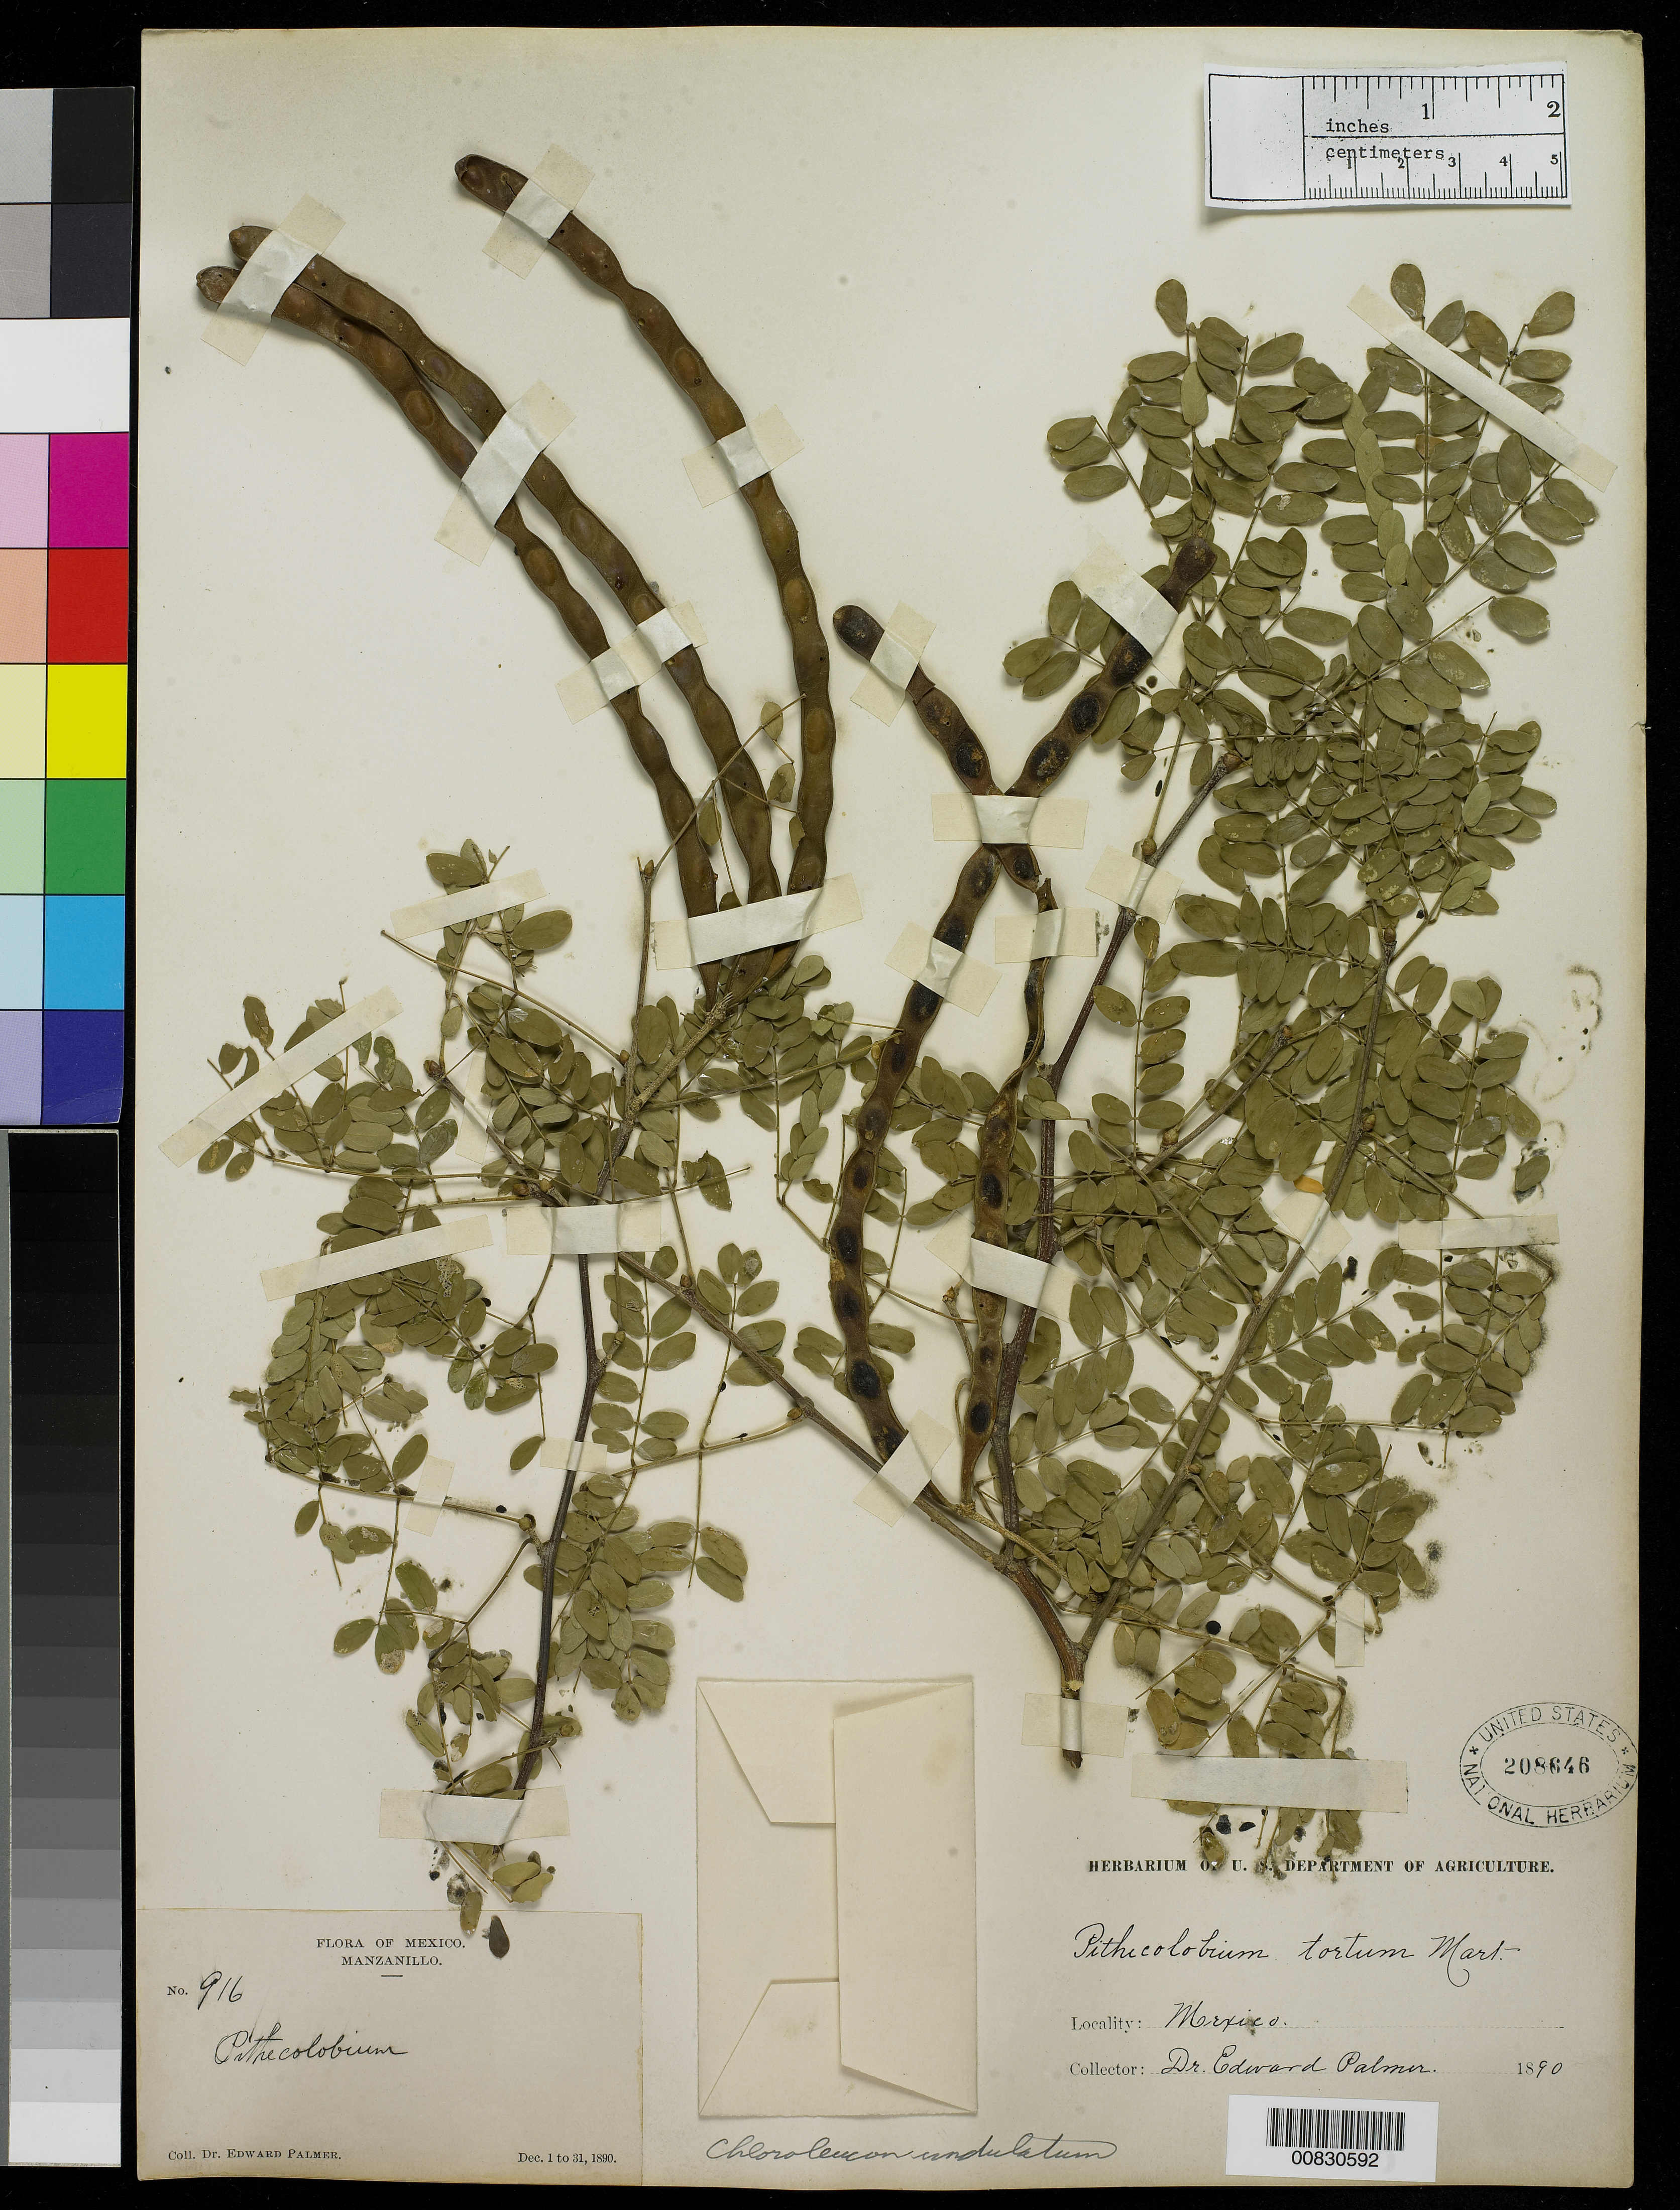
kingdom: Plantae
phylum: Tracheophyta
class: Magnoliopsida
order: Fabales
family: Fabaceae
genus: Chloroleucon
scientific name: Chloroleucon mangense var. leucospermum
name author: (Brandegee) Barneby & J.W. Grimes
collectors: E. Palmer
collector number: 916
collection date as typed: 01 Dec 1890 to 31 Dec 1890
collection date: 1890-12-01/1890-12-31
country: Mexico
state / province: Colima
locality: Manzanillo, Colima.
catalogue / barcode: US 208646